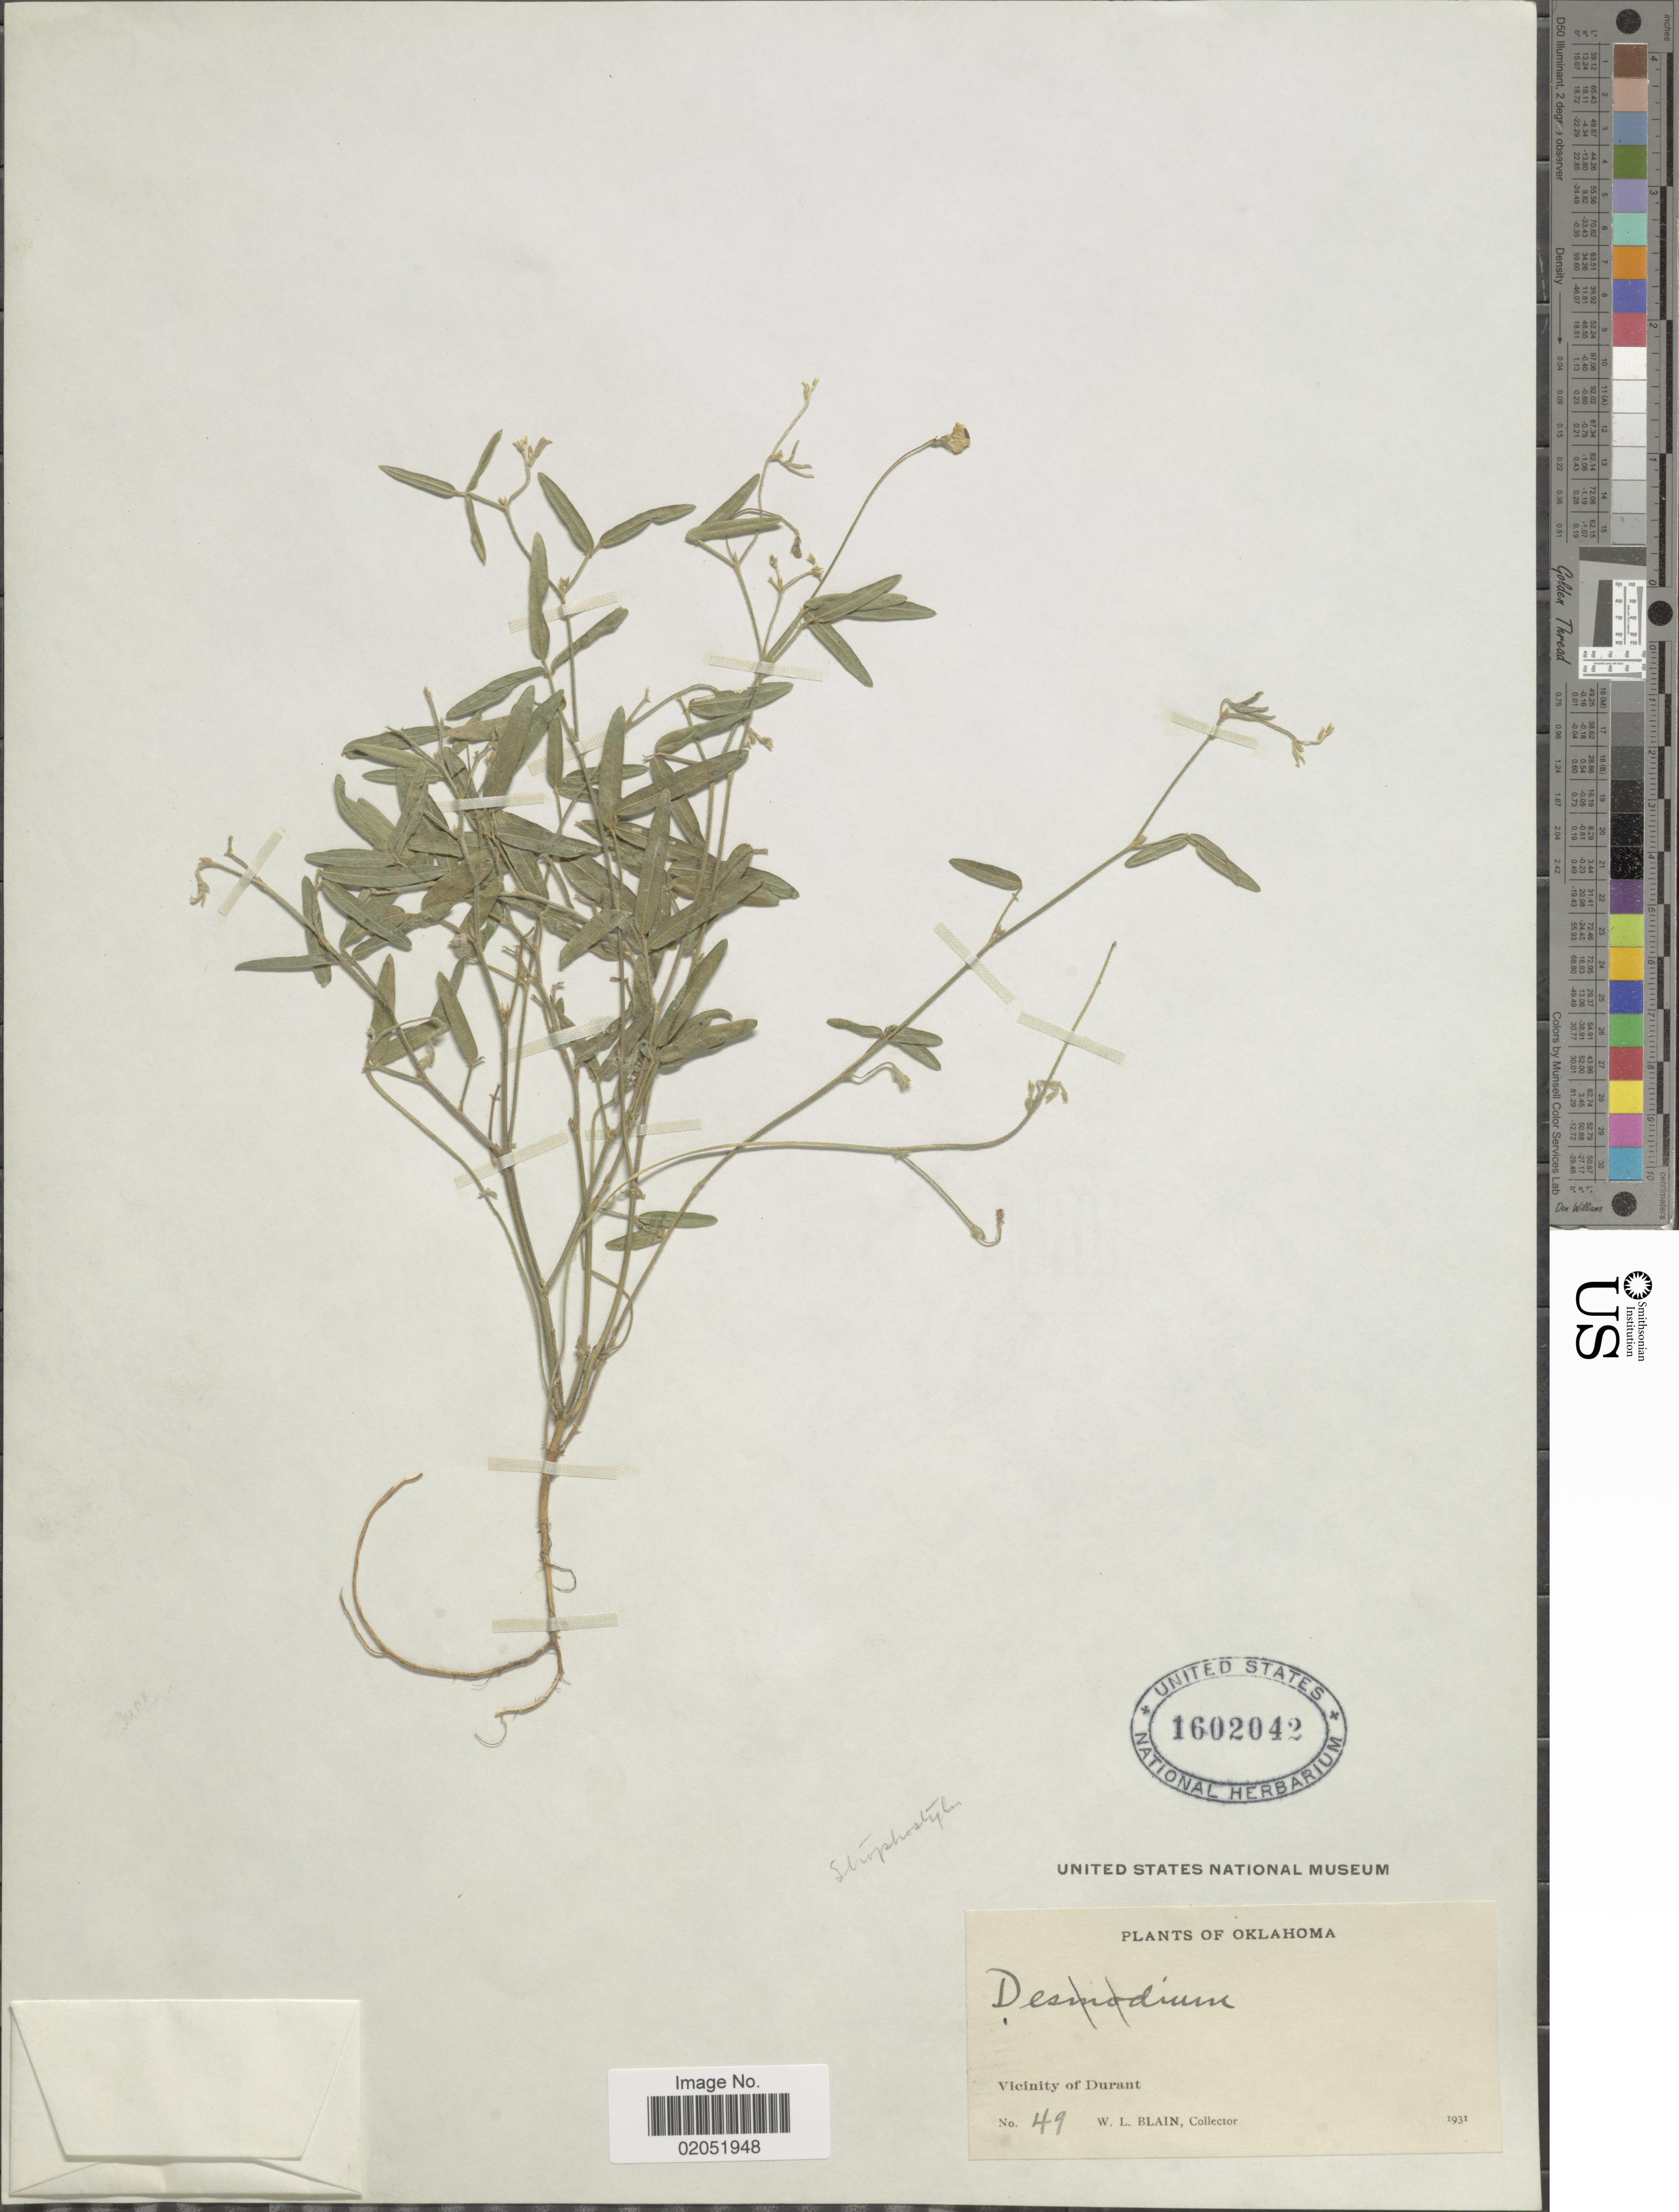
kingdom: Plantae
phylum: Tracheophyta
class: Magnoliopsida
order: Fabales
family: Fabaceae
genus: Desmodium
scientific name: Desmodium sp.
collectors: W. Blain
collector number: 49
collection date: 1931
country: United States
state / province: Oklahoma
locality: Oklahoma. Vicinity of Durant.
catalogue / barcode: US 1602042